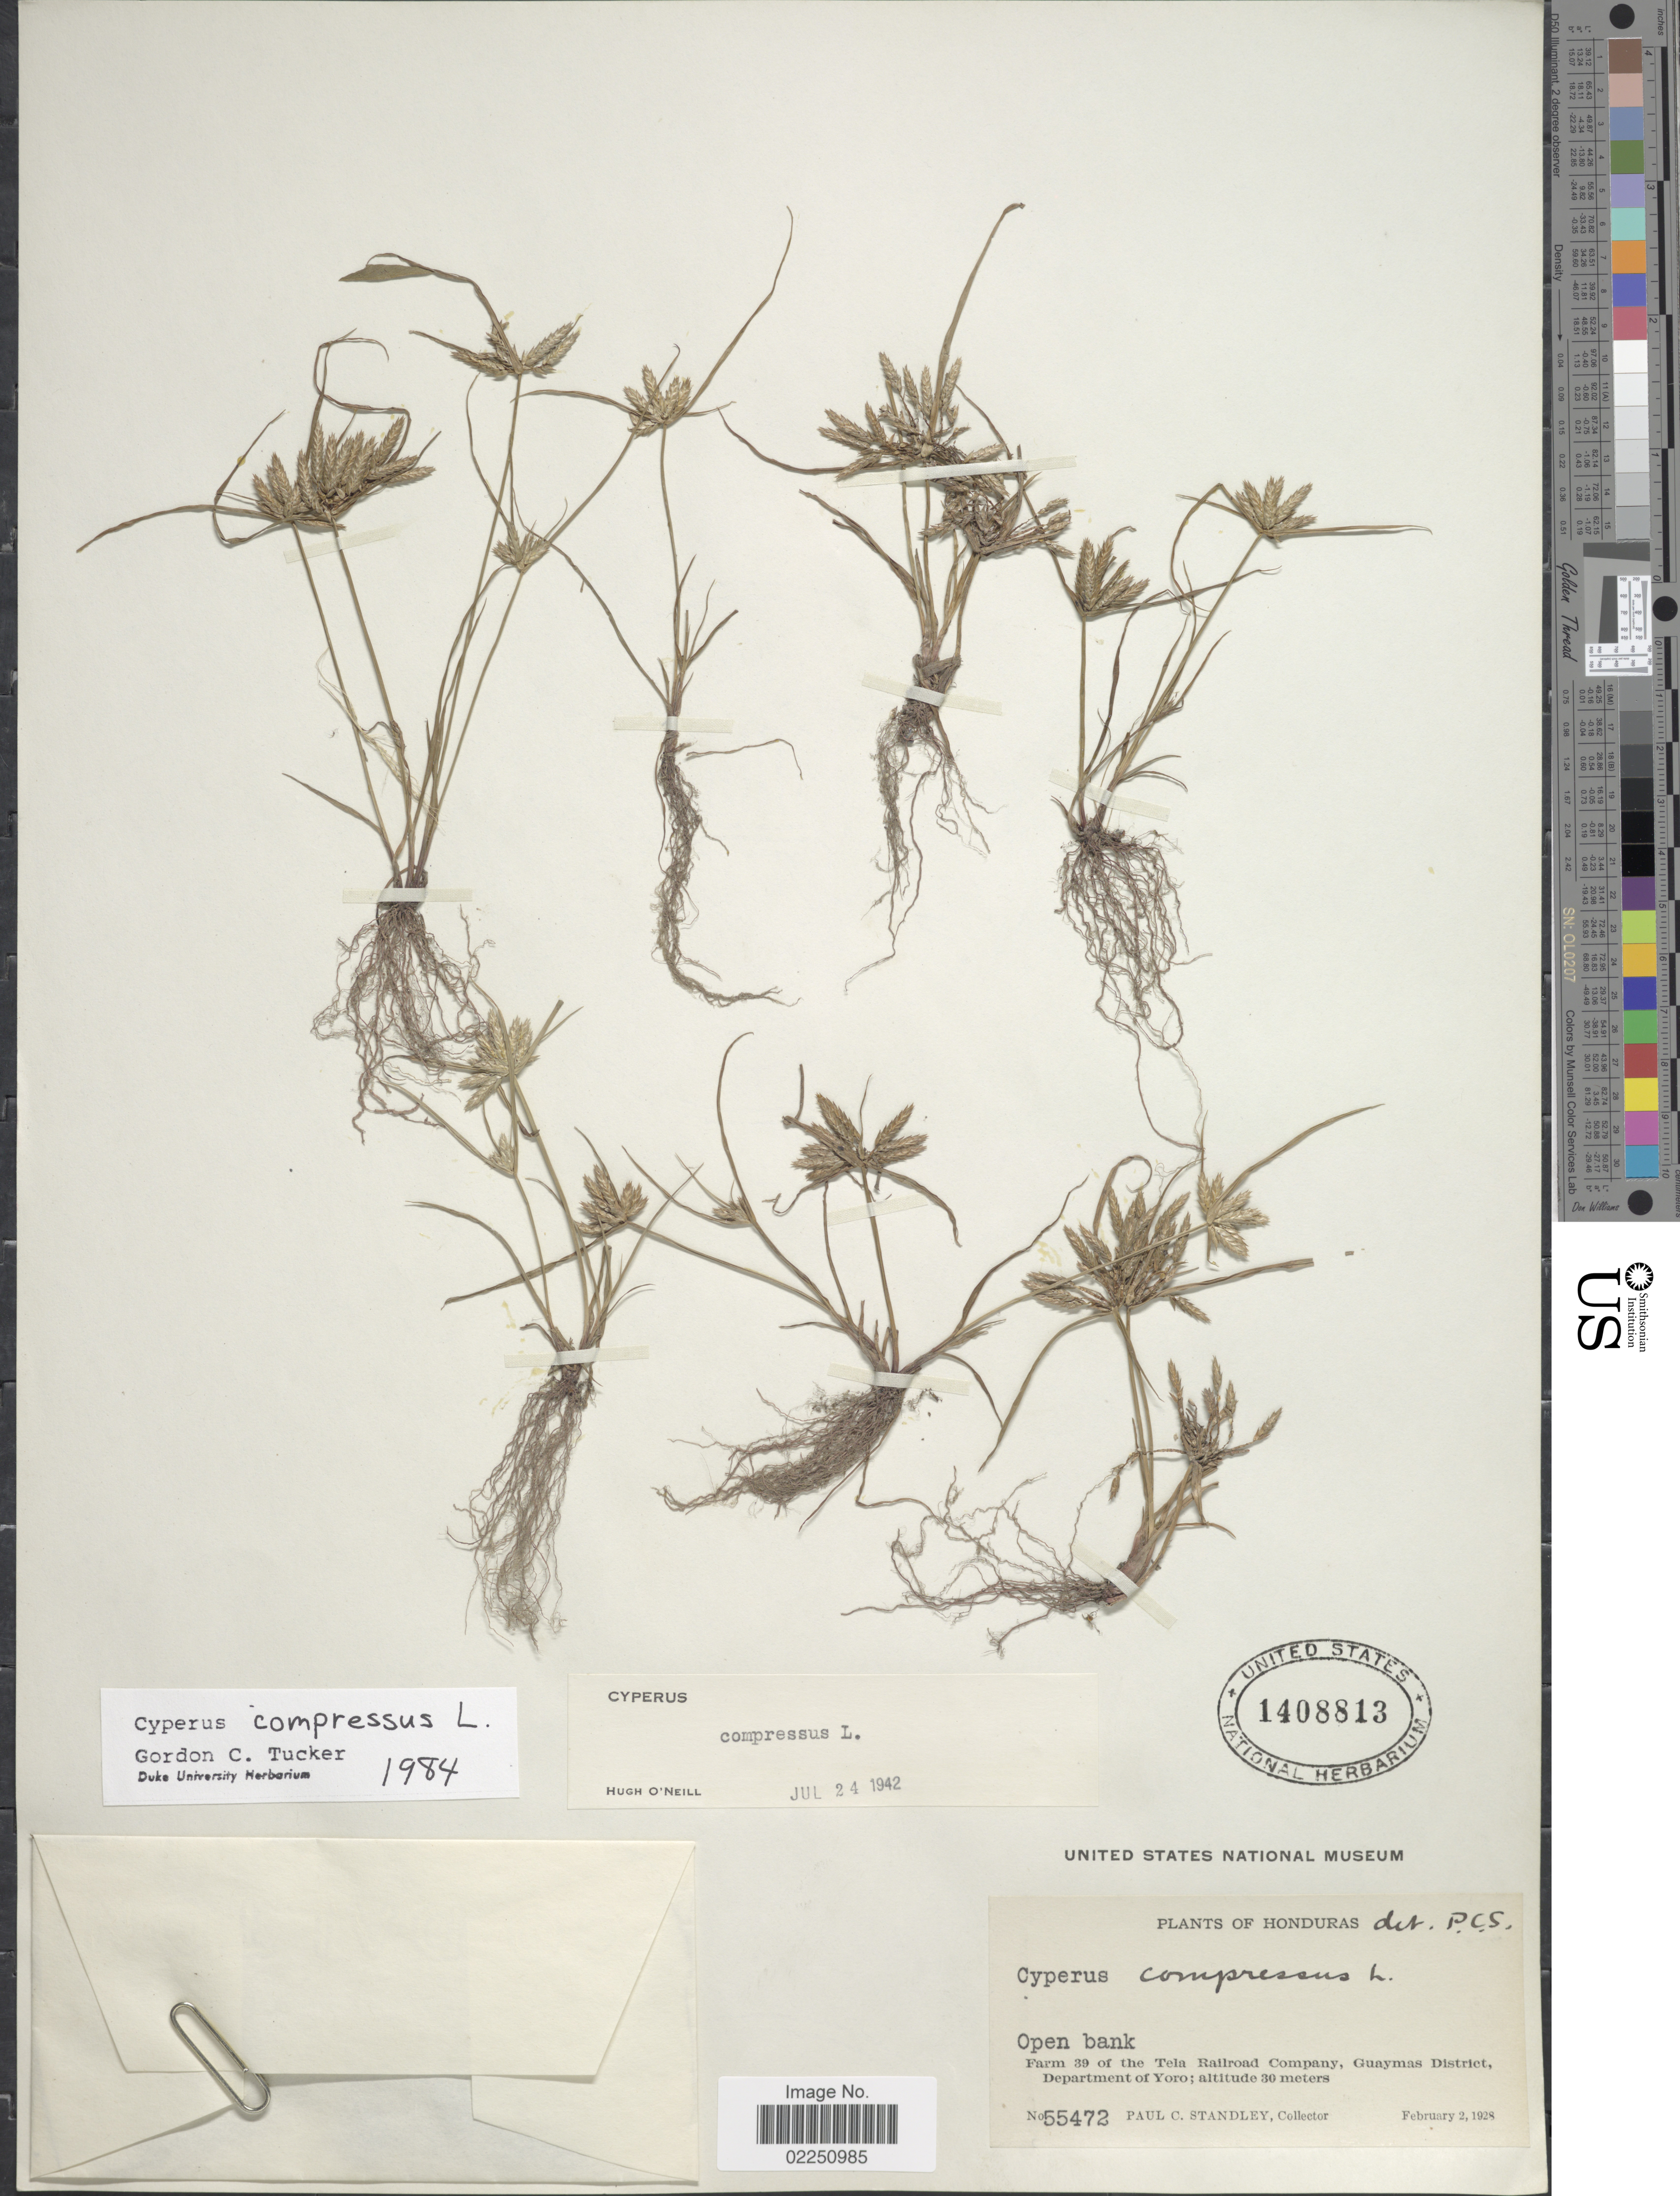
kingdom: Plantae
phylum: Tracheophyta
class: Liliopsida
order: Poales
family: Cyperaceae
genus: Cyperus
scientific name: Cyperus compressus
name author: L.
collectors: P. C. Standley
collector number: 55472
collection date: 1928-02-02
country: Honduras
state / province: Yoro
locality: Farm 39 of the Tela Railroad Company, Guaymas District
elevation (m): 30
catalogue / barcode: US 1408813